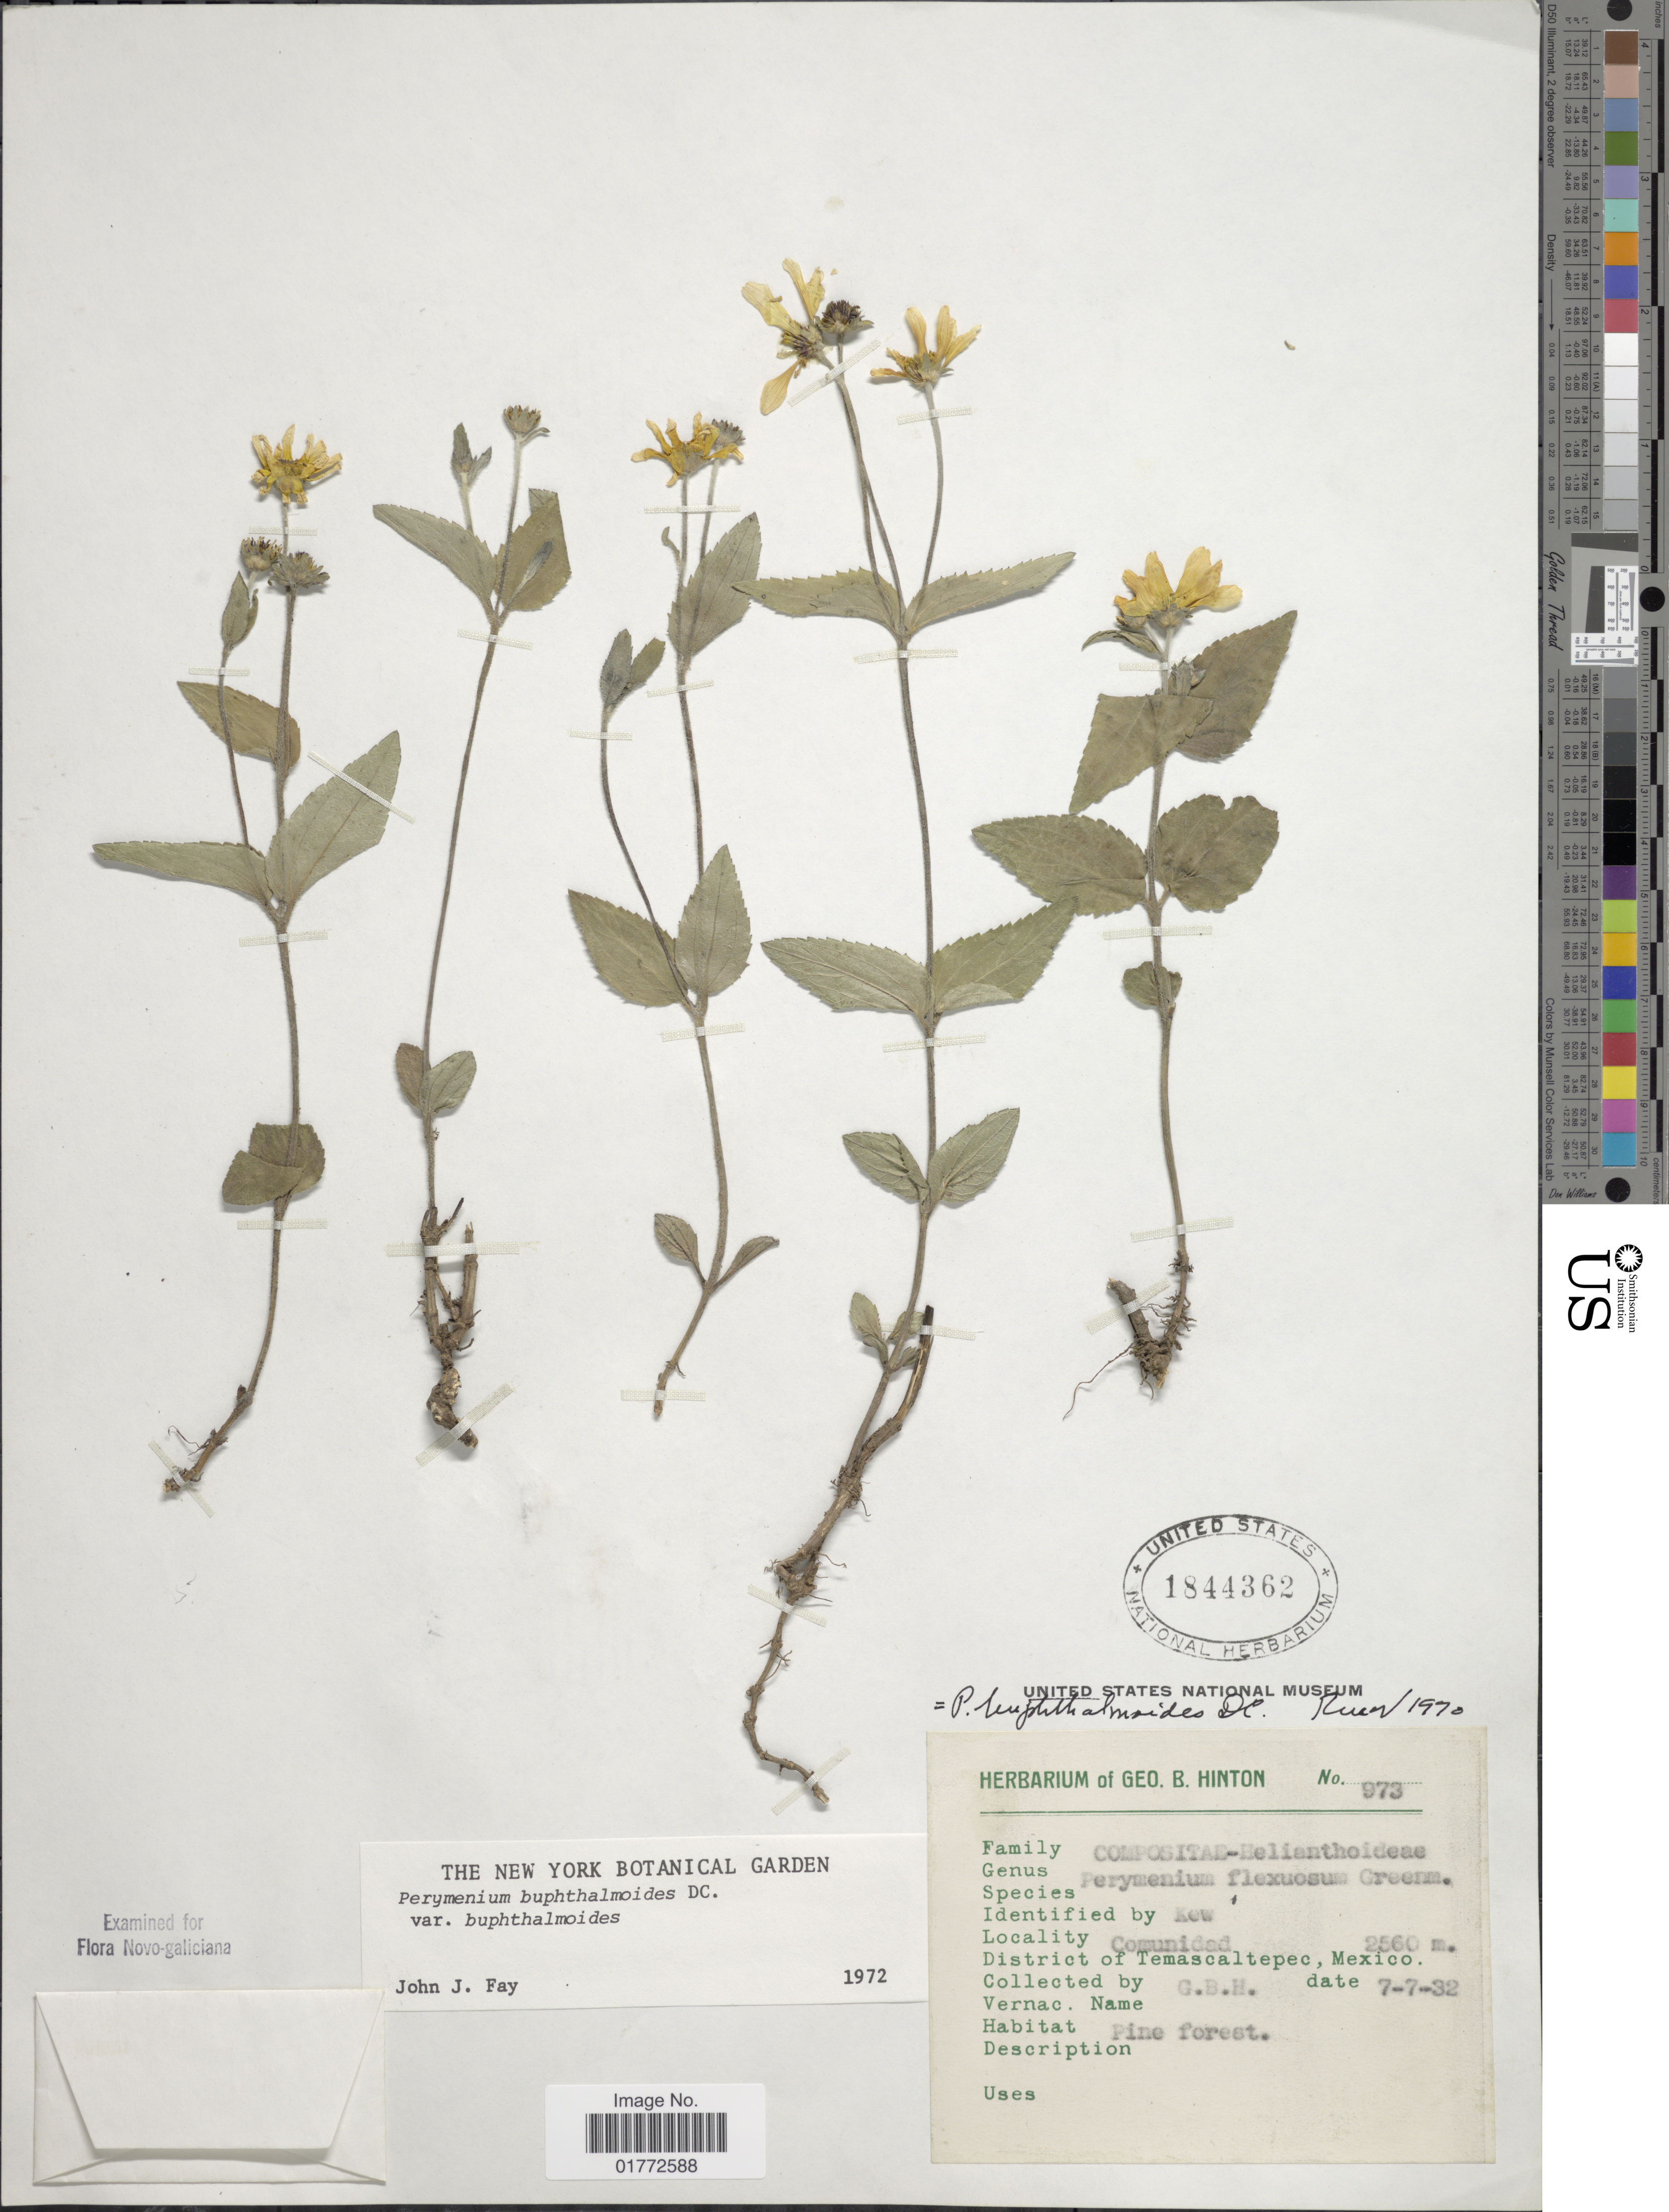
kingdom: Plantae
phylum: Tracheophyta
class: Magnoliopsida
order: Asterales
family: Asteraceae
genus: Perymenium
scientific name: Perymenium buphthalmoides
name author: DC.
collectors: G. B. Hinton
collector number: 973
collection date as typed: Transcribed d/m/y: 7/7/32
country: Mexico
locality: Comuindad, District of Temascaltepec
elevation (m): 2560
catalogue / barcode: US 1844362